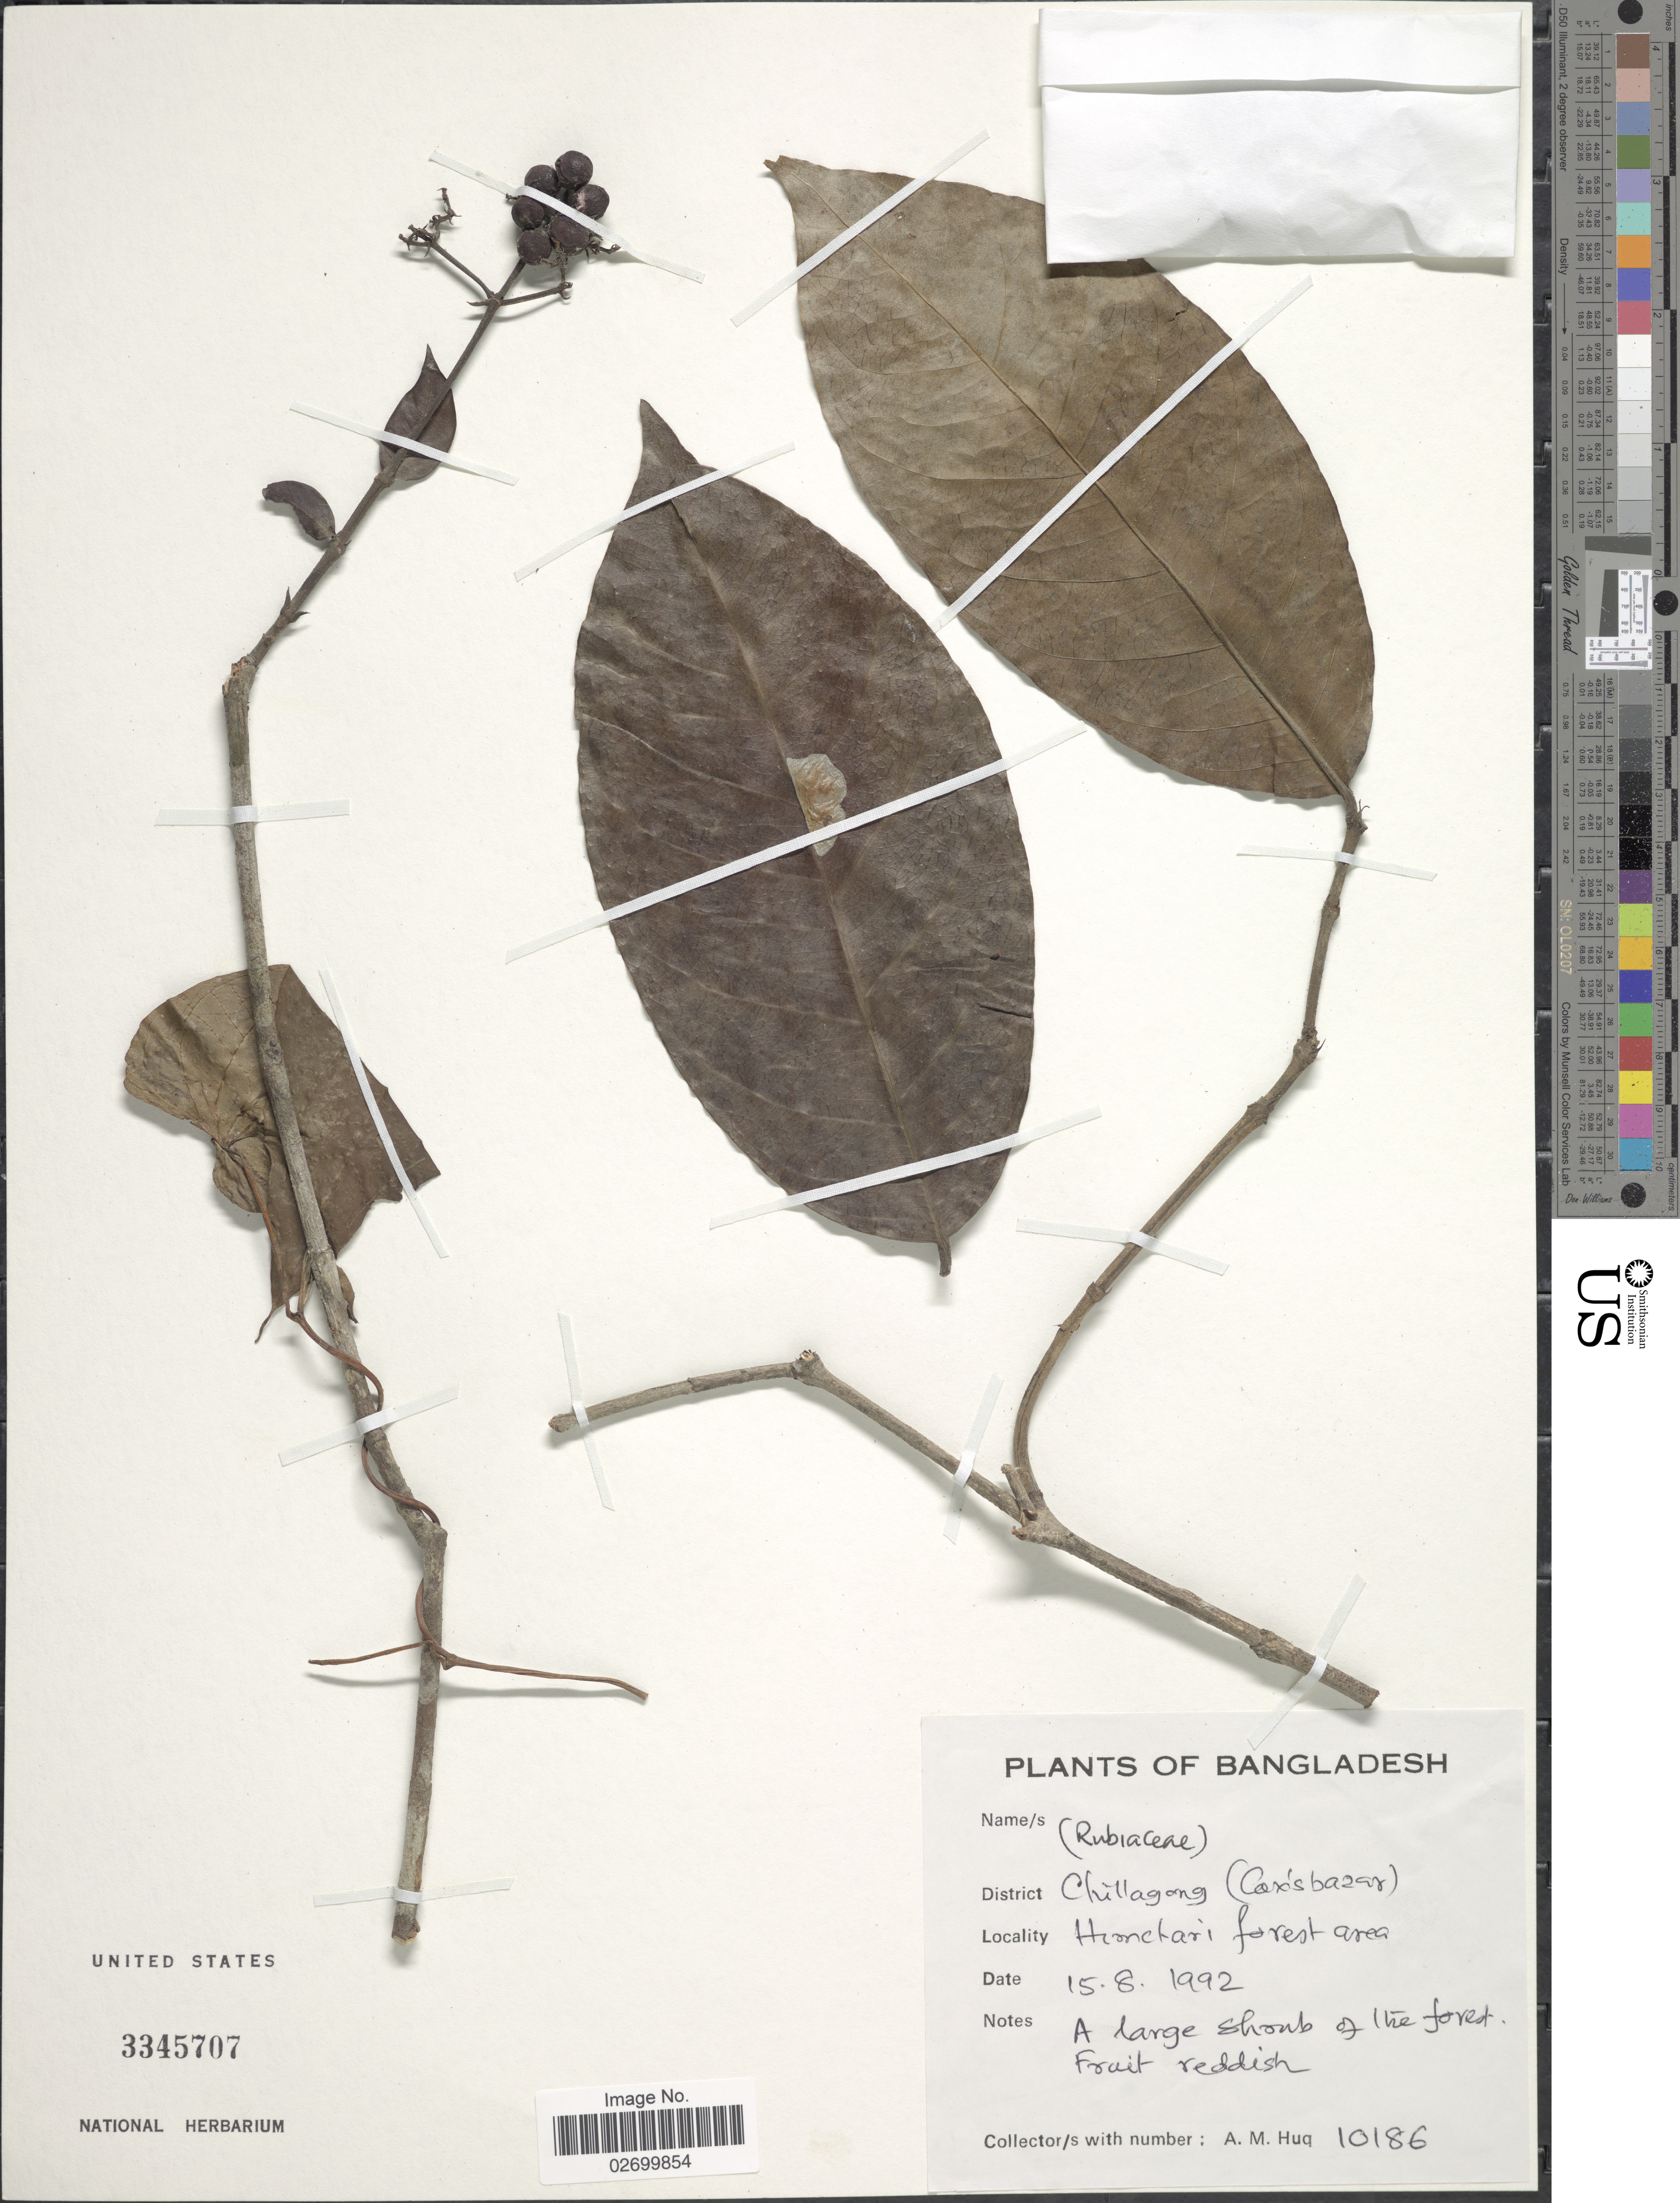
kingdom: Plantae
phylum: Tracheophyta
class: Magnoliopsida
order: Gentianales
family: Rubiaceae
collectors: A. M. Huq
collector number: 10186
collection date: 1992-08-15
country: Bangladesh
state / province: Chittagong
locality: (Cox's Bazar) Himchari forest area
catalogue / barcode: US 3345707